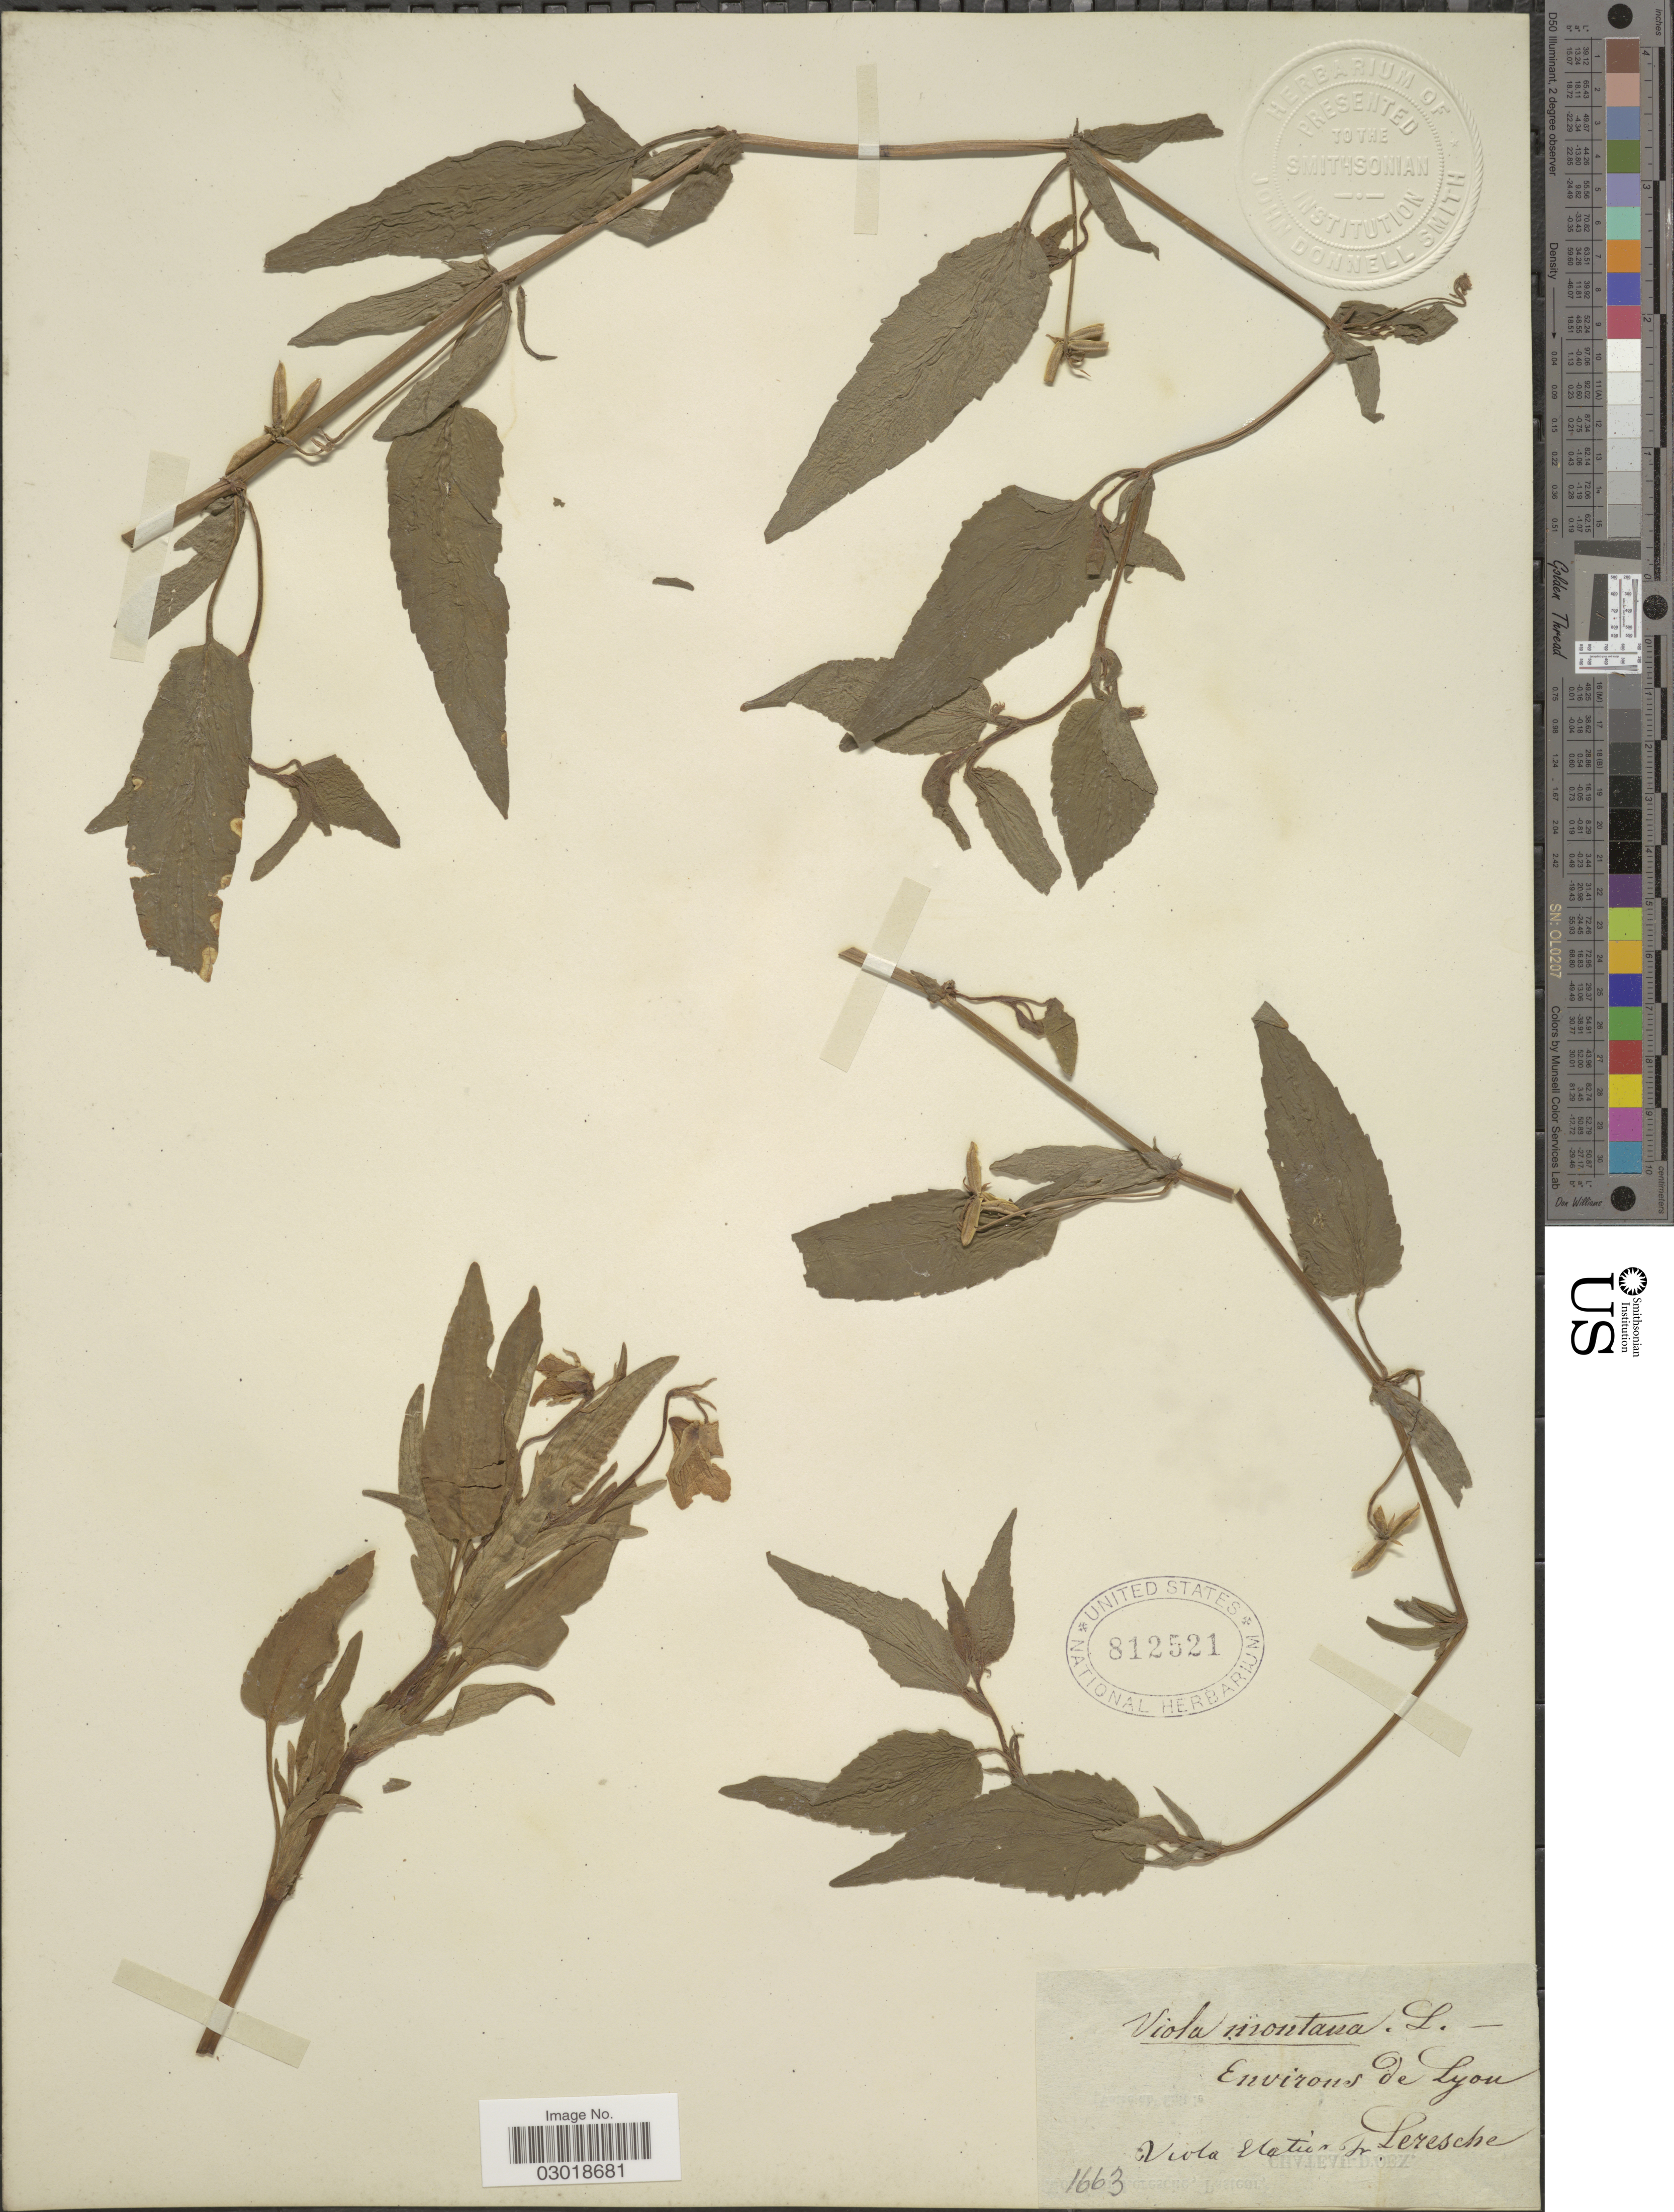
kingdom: Plantae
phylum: Tracheophyta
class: Magnoliopsida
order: Malpighiales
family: Violaceae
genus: Viola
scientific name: Viola montana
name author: L.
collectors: Leresche, --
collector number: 1663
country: France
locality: Environs de Lyon.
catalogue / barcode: US 812521